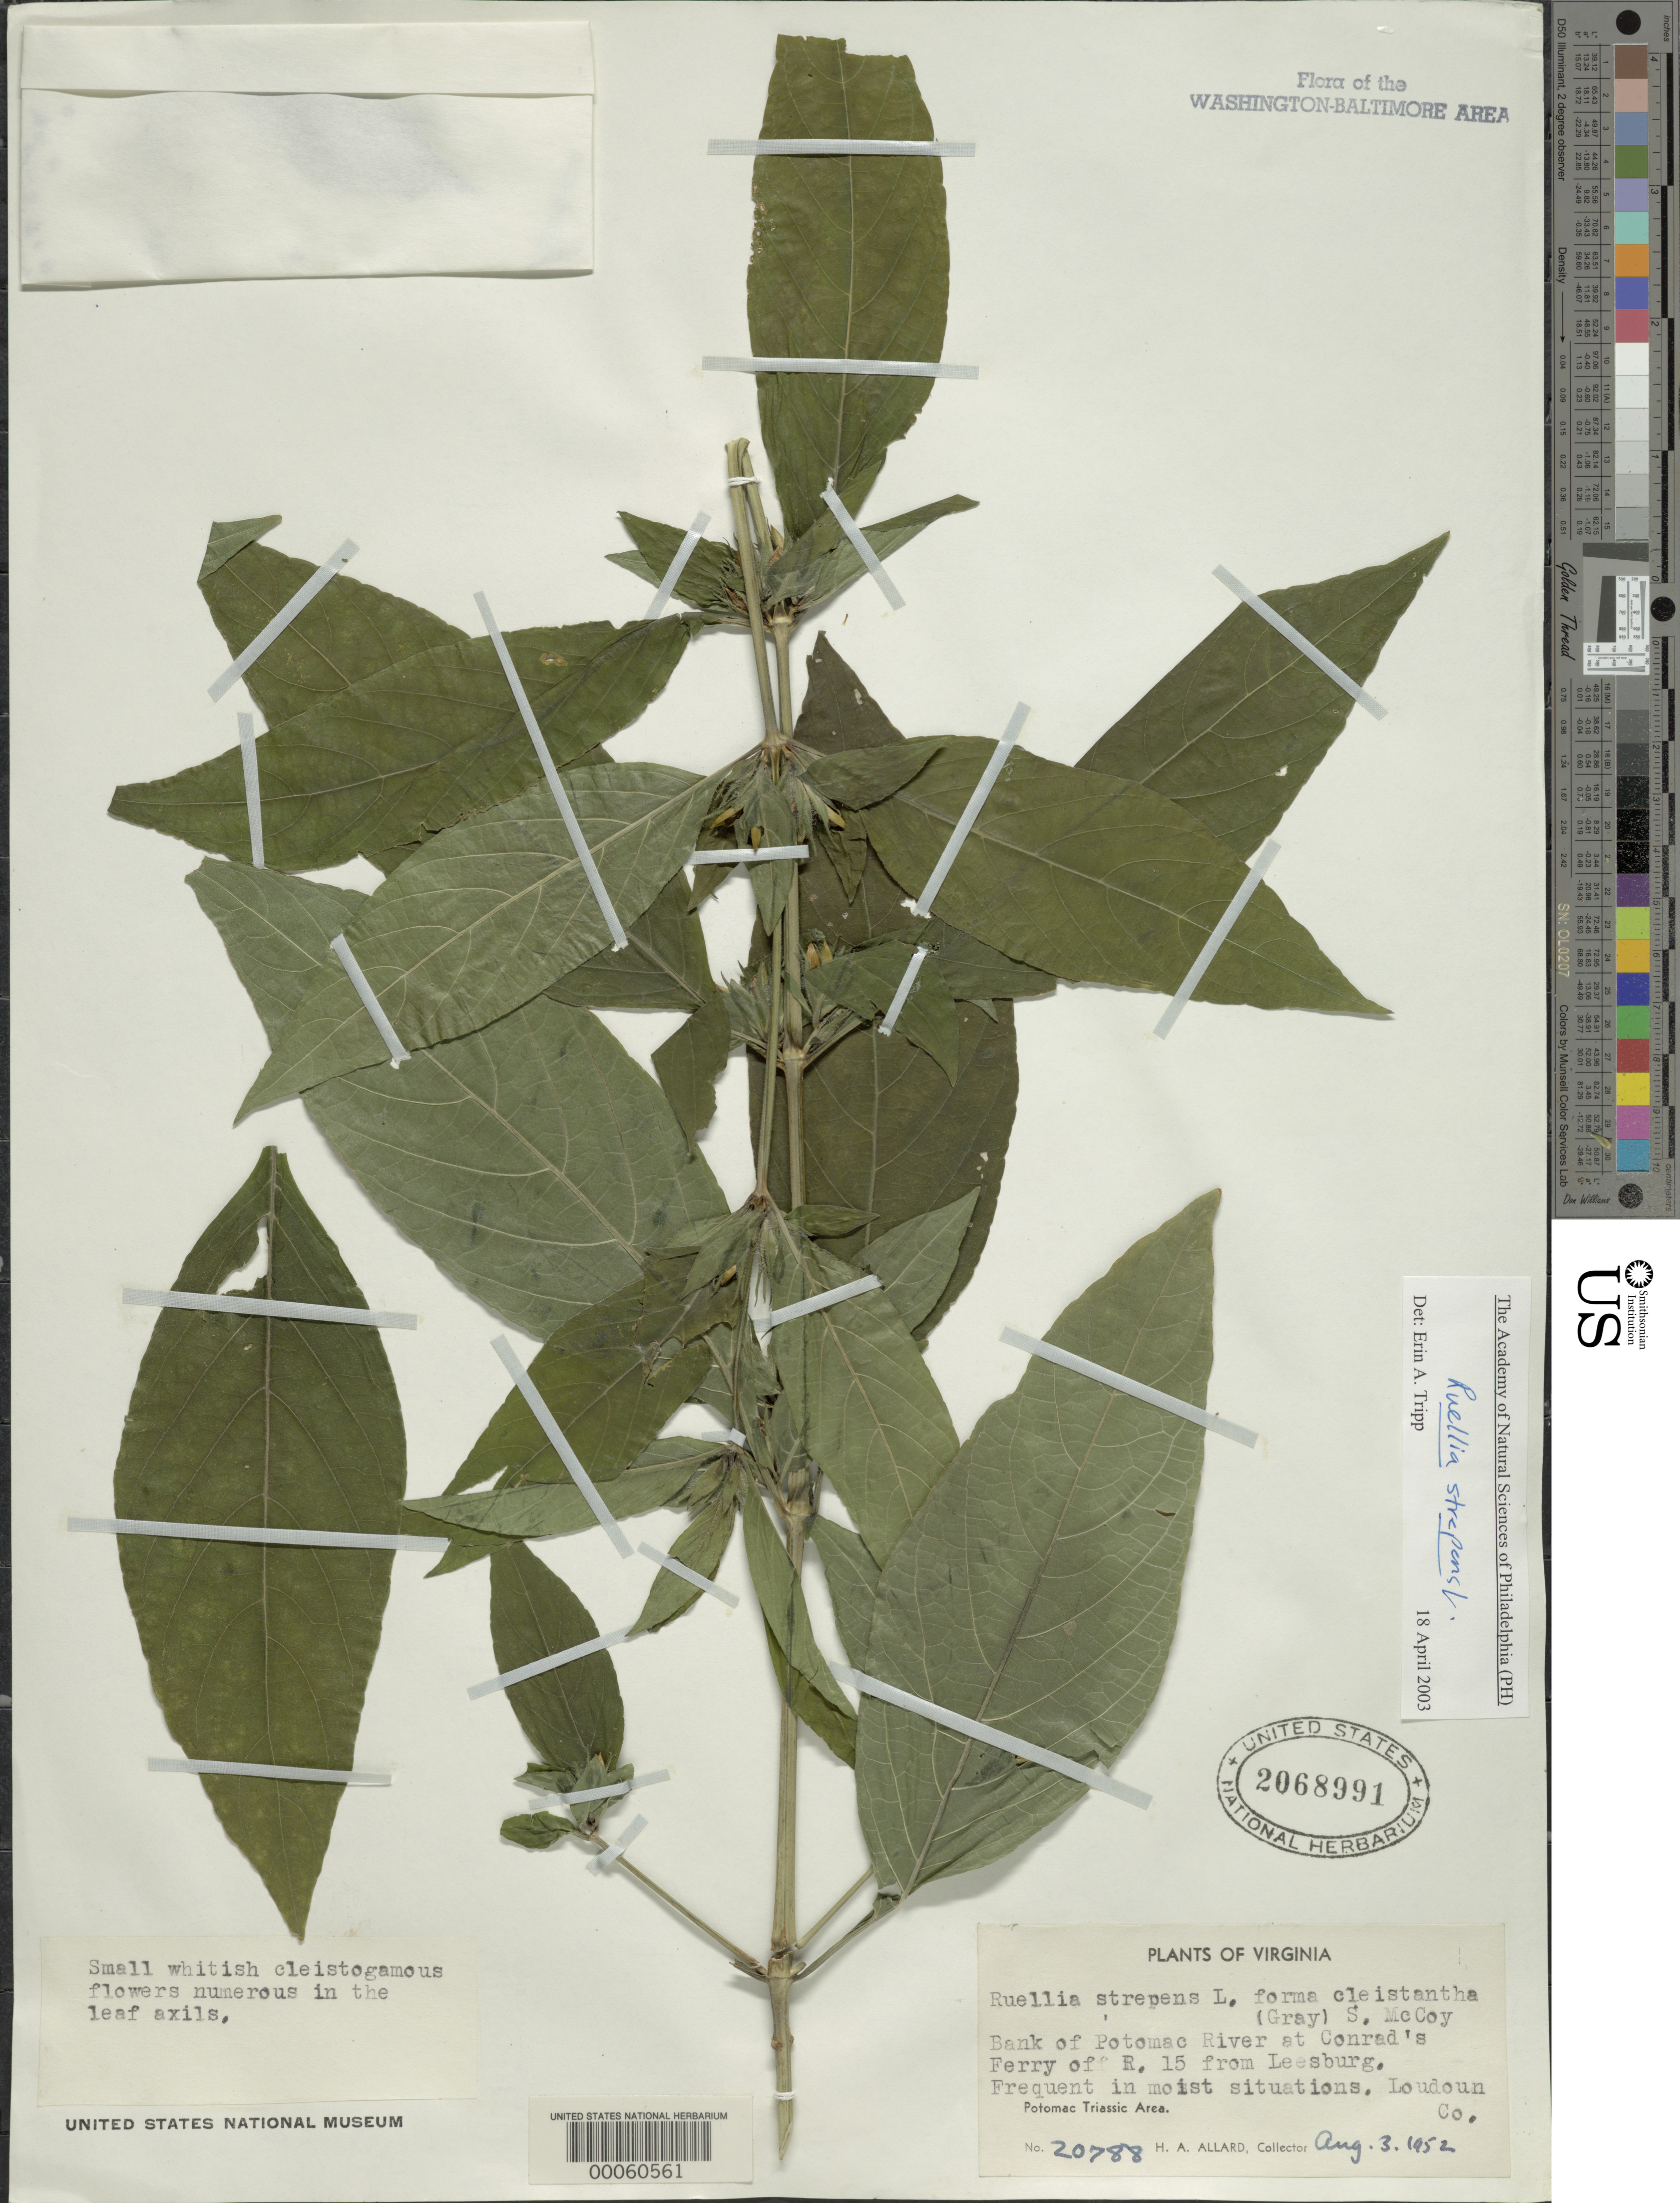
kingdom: Plantae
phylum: Tracheophyta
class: Magnoliopsida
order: Lamiales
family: Acanthaceae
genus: Ruellia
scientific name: Ruellia strepens f. cleistantha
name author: (A. Gray) S. McCoy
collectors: H. A. Allard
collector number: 20788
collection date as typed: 03 Aug 1952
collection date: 1952-08-03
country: United States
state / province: Virginia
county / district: Loudoun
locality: Conrads Ferry, off Route 15 from Leesburg C. & O. Canal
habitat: Banks of potomac river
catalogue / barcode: US 2068991